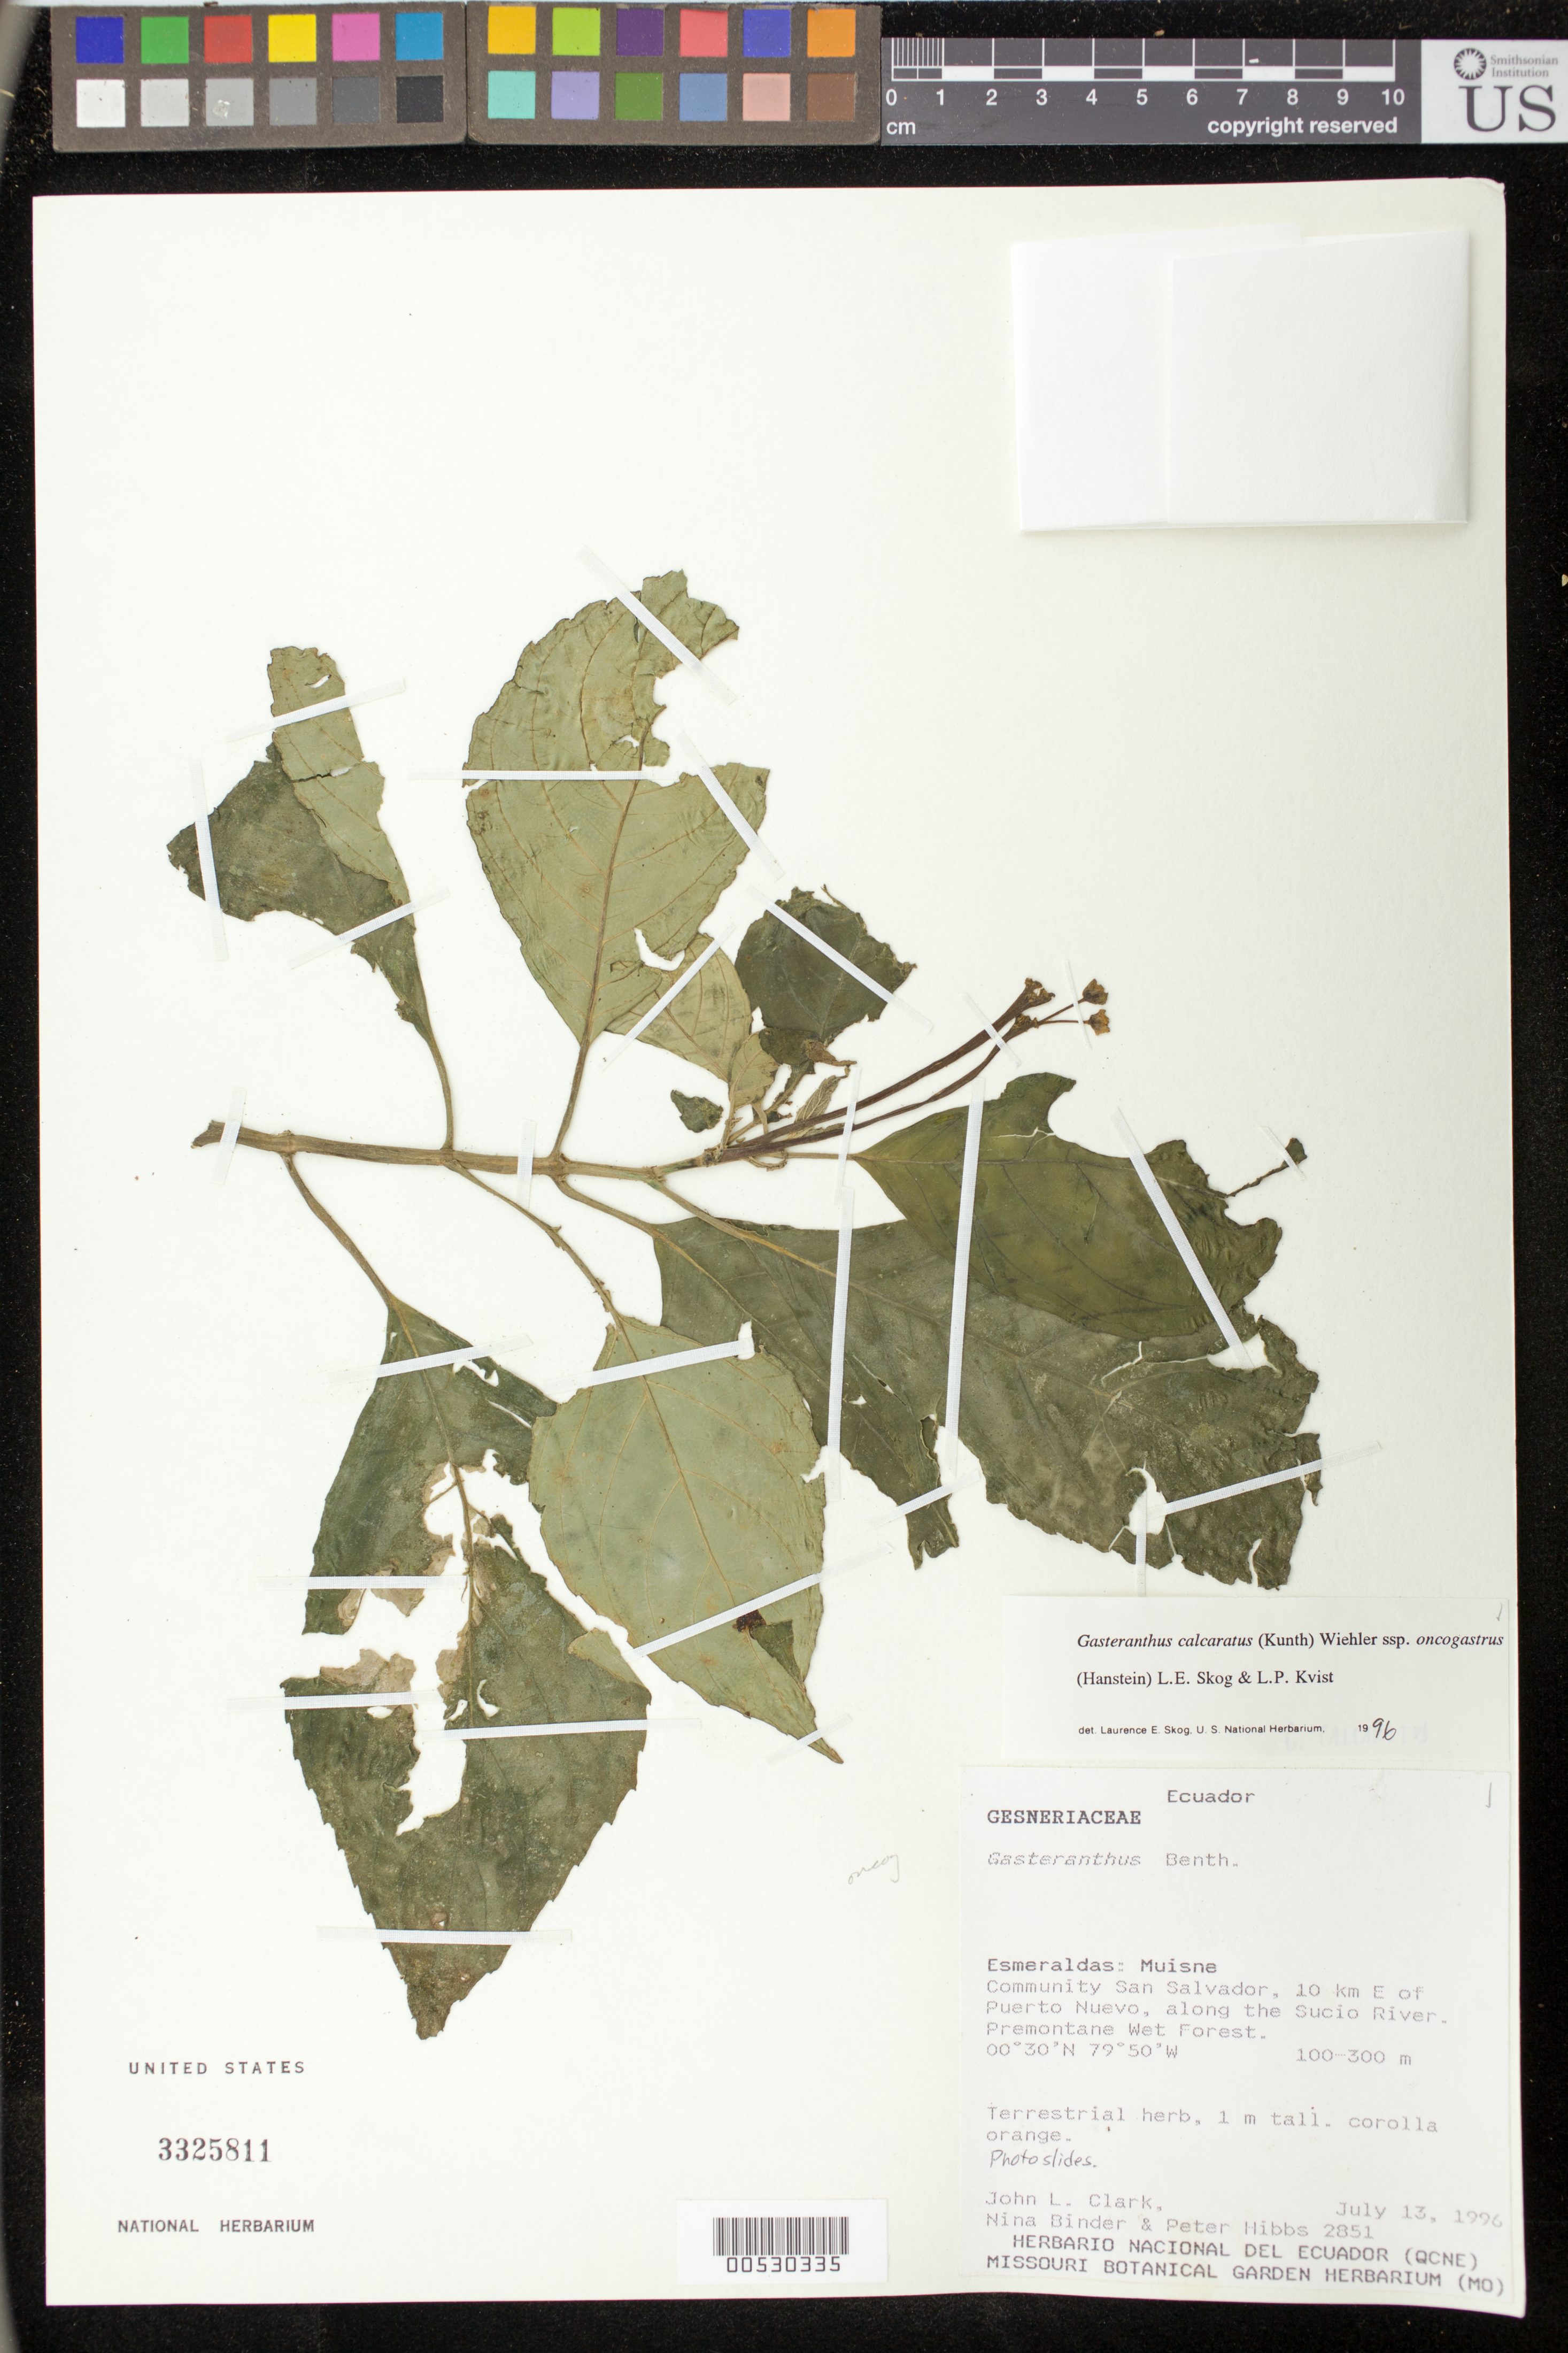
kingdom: Plantae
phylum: Tracheophyta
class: Magnoliopsida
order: Lamiales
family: Gesneriaceae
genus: Gasteranthus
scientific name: Gasteranthus calcaratus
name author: (Kunth) Wiehler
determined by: Skog, Laurence E.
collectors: J. L. Clark, N. Binder & P. Hibbs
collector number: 2851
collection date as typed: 13 Jul 1996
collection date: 1996-07-13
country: Ecuador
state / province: Esmeraldas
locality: Muisne, community San Salvador, 10 km E of Puerto Nuevo, along the Sucio River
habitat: Premontane wet forest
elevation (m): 100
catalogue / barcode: US 3325811